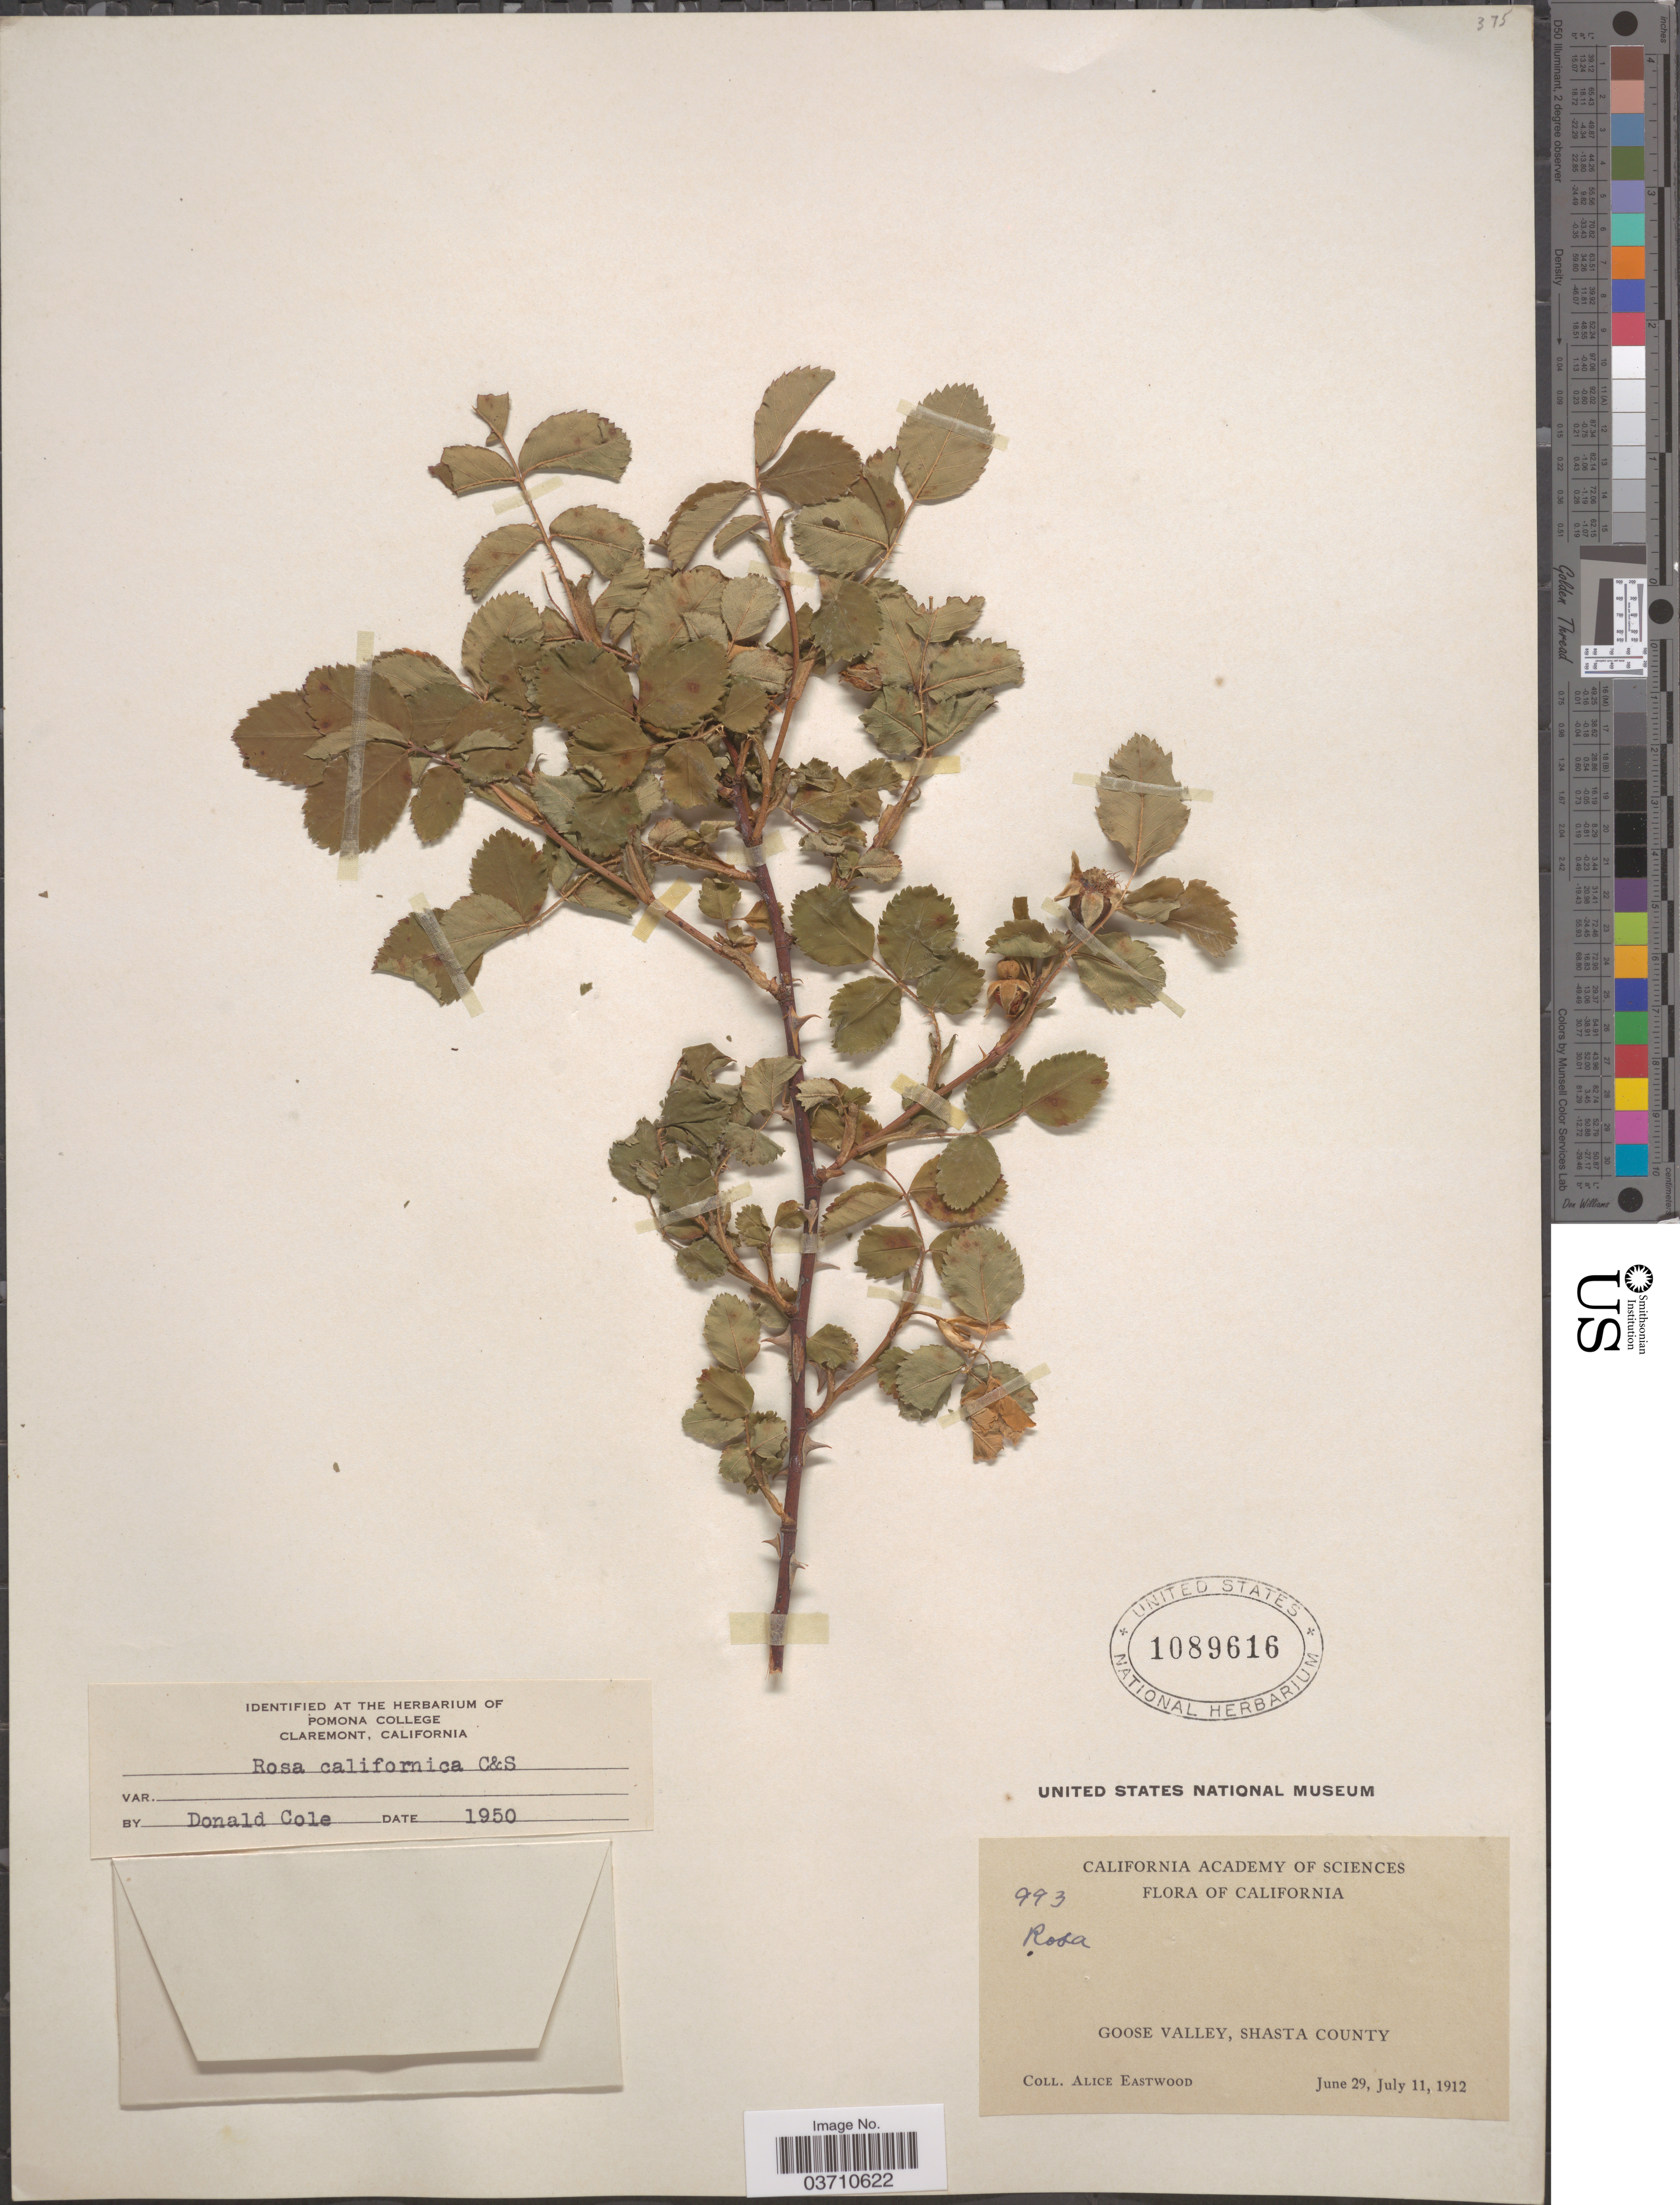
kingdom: Plantae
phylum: Tracheophyta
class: Magnoliopsida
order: Rosales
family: Rosaceae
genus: Rosa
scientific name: Rosa californica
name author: Cham. & Schltdl.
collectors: A. Eastwood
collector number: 993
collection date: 1912-06-29/1912-07-11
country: United States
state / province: California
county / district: Shasta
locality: Goose Valley, Shasta County.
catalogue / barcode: US 1089616